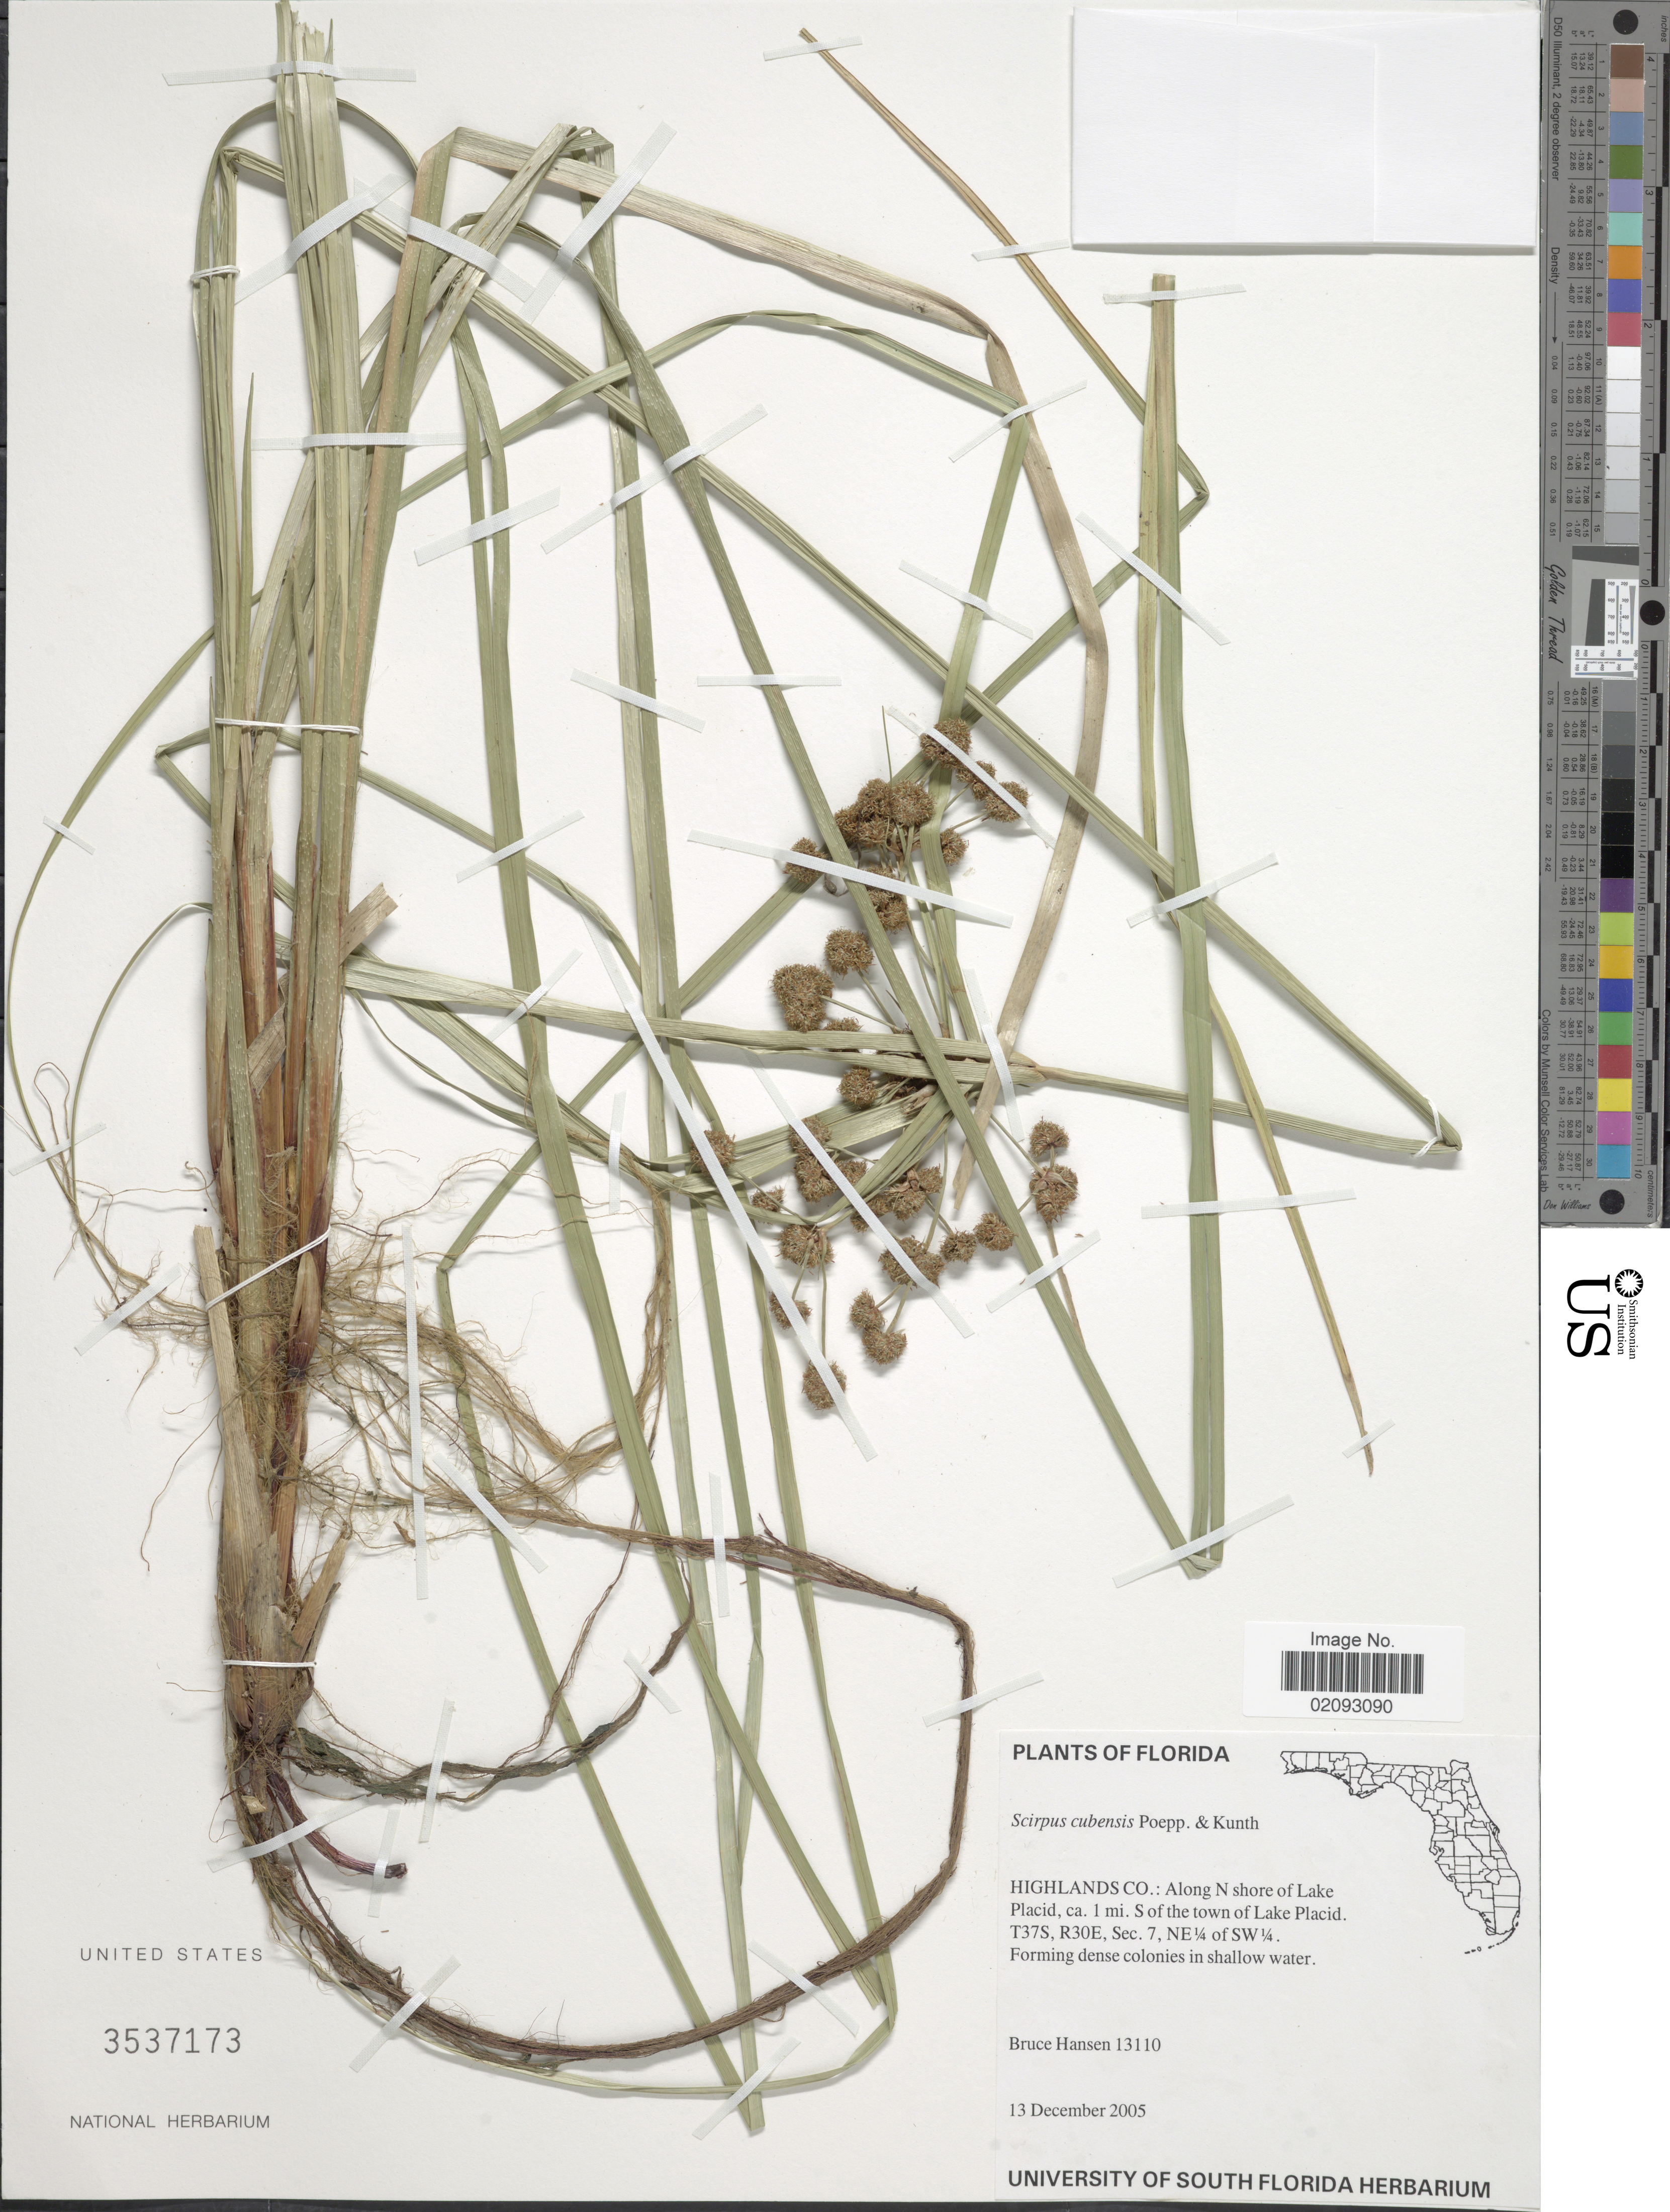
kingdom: Plantae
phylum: Tracheophyta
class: Liliopsida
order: Poales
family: Cyperaceae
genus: Cyperus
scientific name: Cyperus blepharoleptos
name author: Steud.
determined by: Strong, Mark T., (BOT), Smithsonian Institution - National Museum of Natural History (UNITED STATES)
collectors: B. Hansen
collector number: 13110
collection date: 2005-12-13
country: United States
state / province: Florida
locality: Highlands Co: Along N shore of Lake Placid, ca. 1 mi S of the town of Lake Placid. T37S, R30E, Sec 7, NE ¼ of SW¼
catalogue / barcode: US 3537173